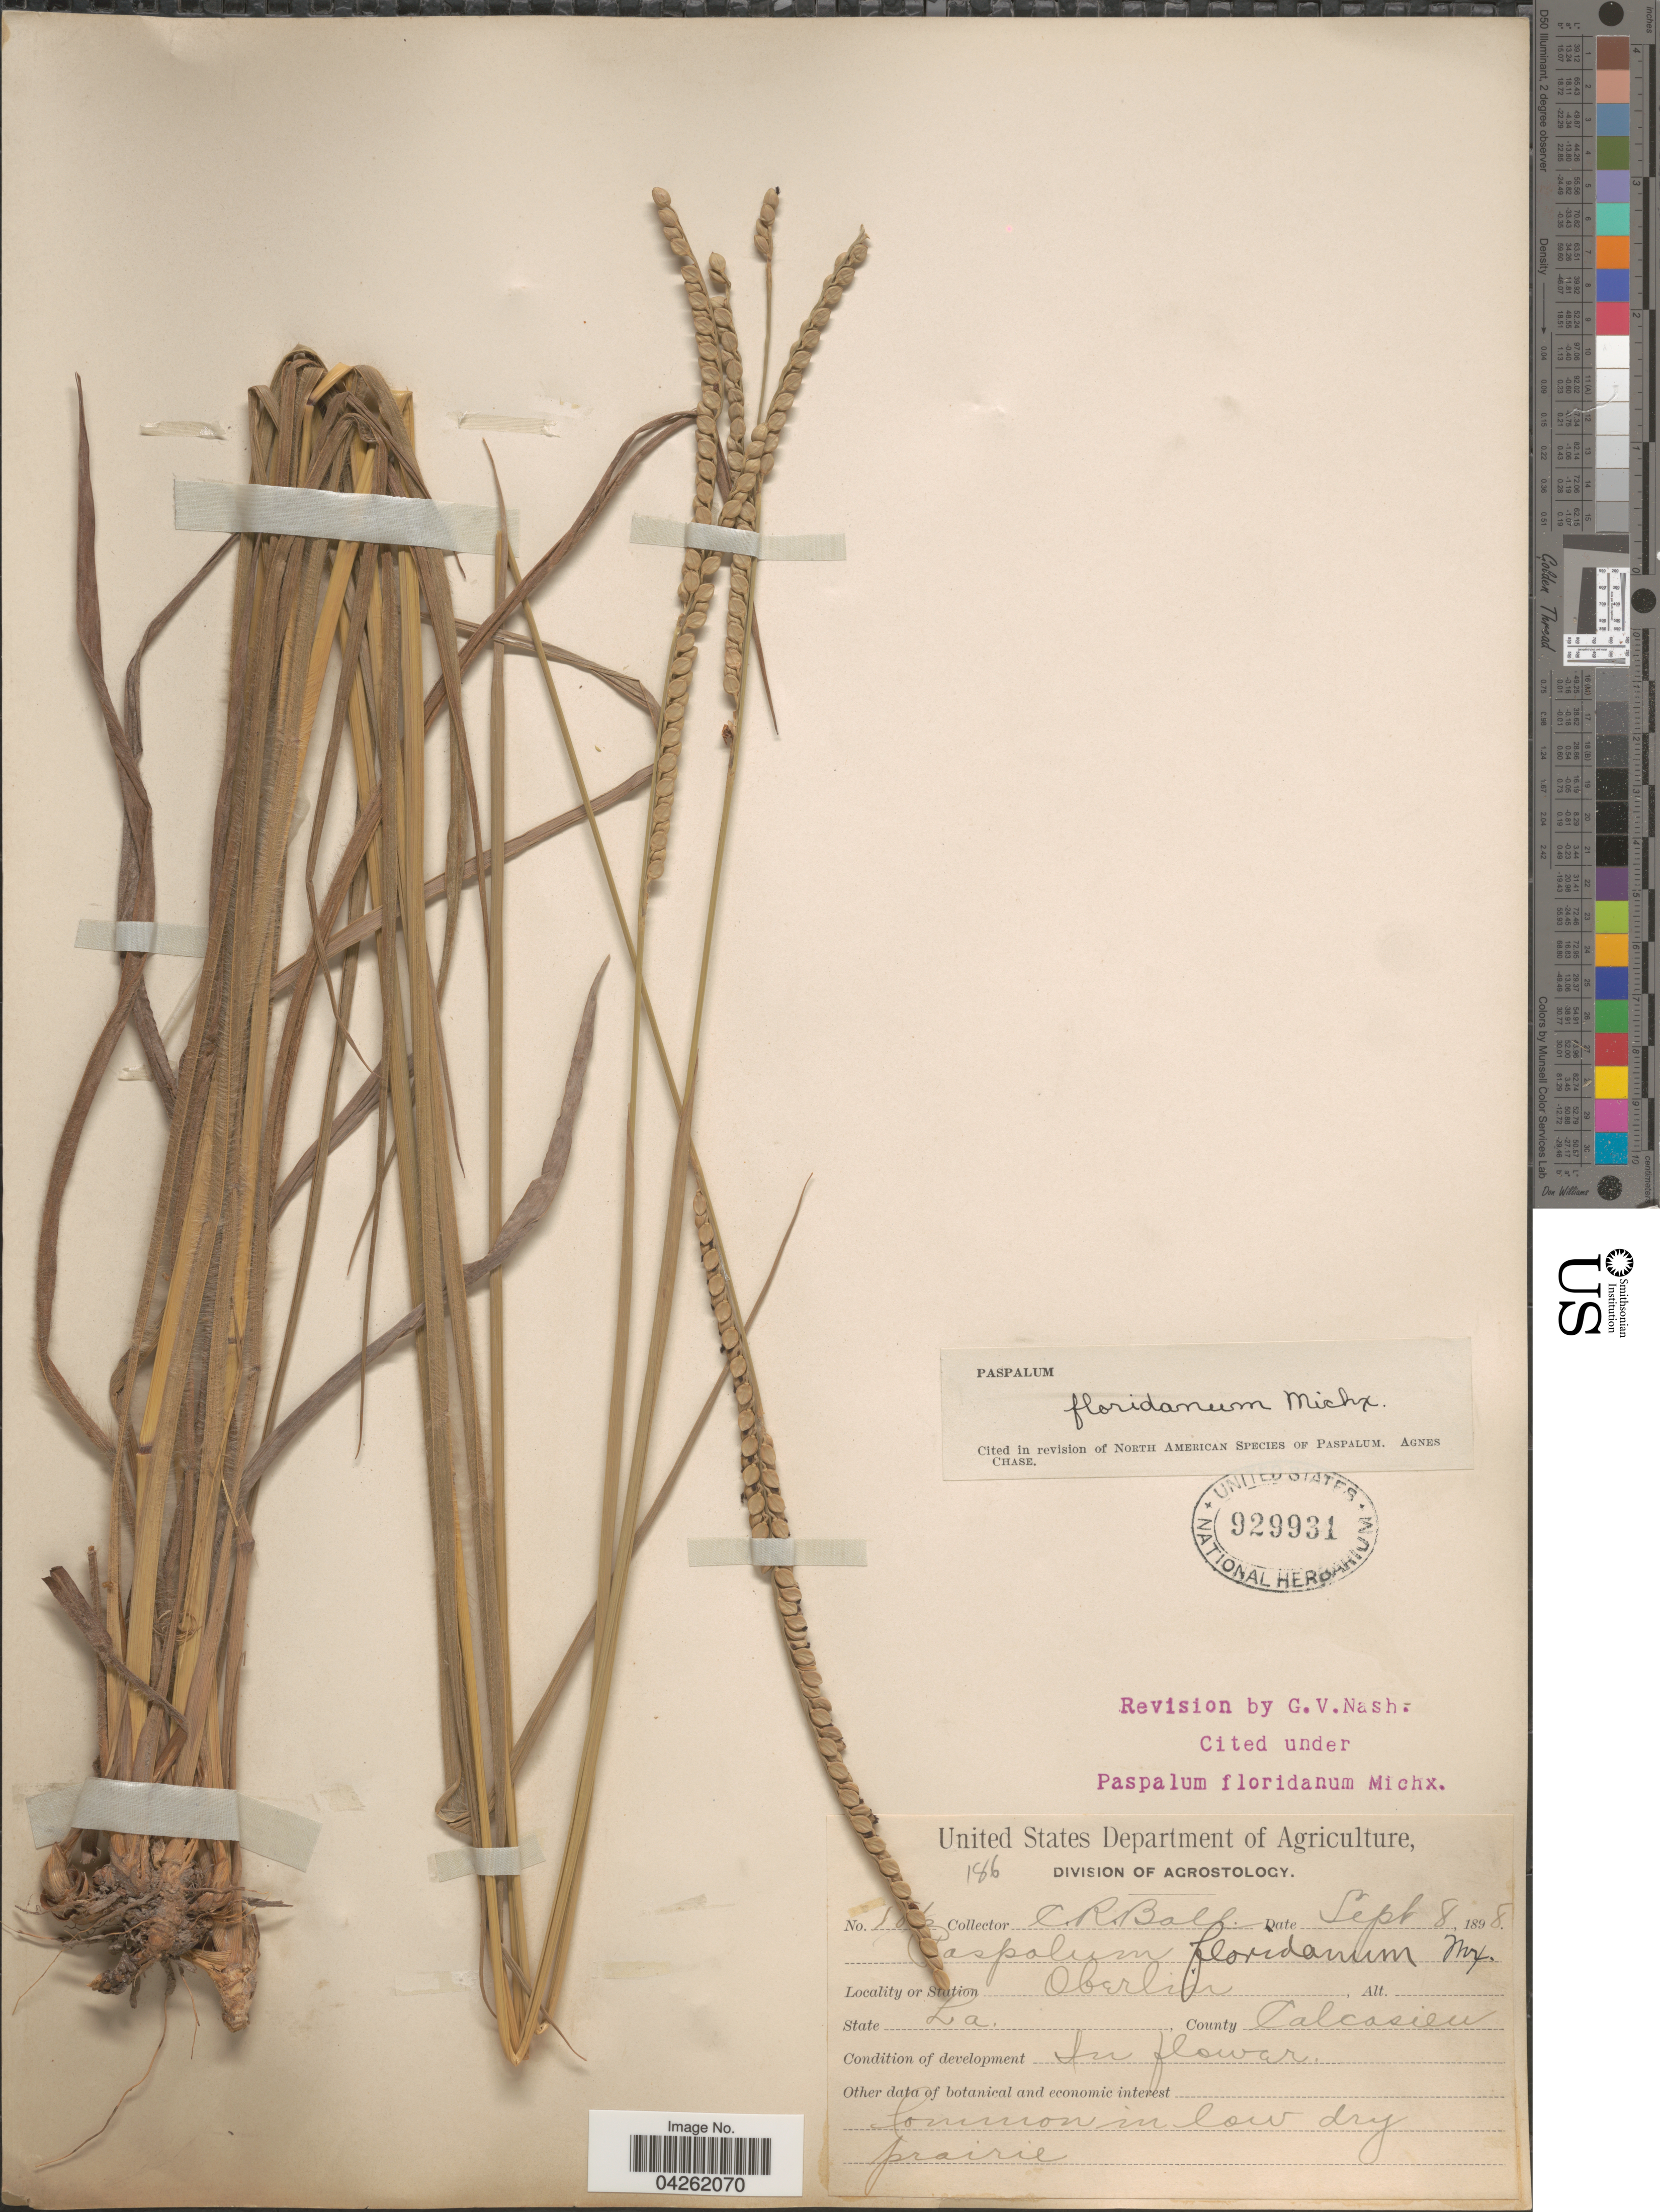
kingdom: Plantae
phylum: Tracheophyta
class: Liliopsida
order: Poales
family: Poaceae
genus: Paspalum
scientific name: Paspalum floridanum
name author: Michx.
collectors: C. R. Ball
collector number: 186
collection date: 1898-08-08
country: United States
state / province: Louisiana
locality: Station Oberlin. County Calcasieu.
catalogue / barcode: US 929931